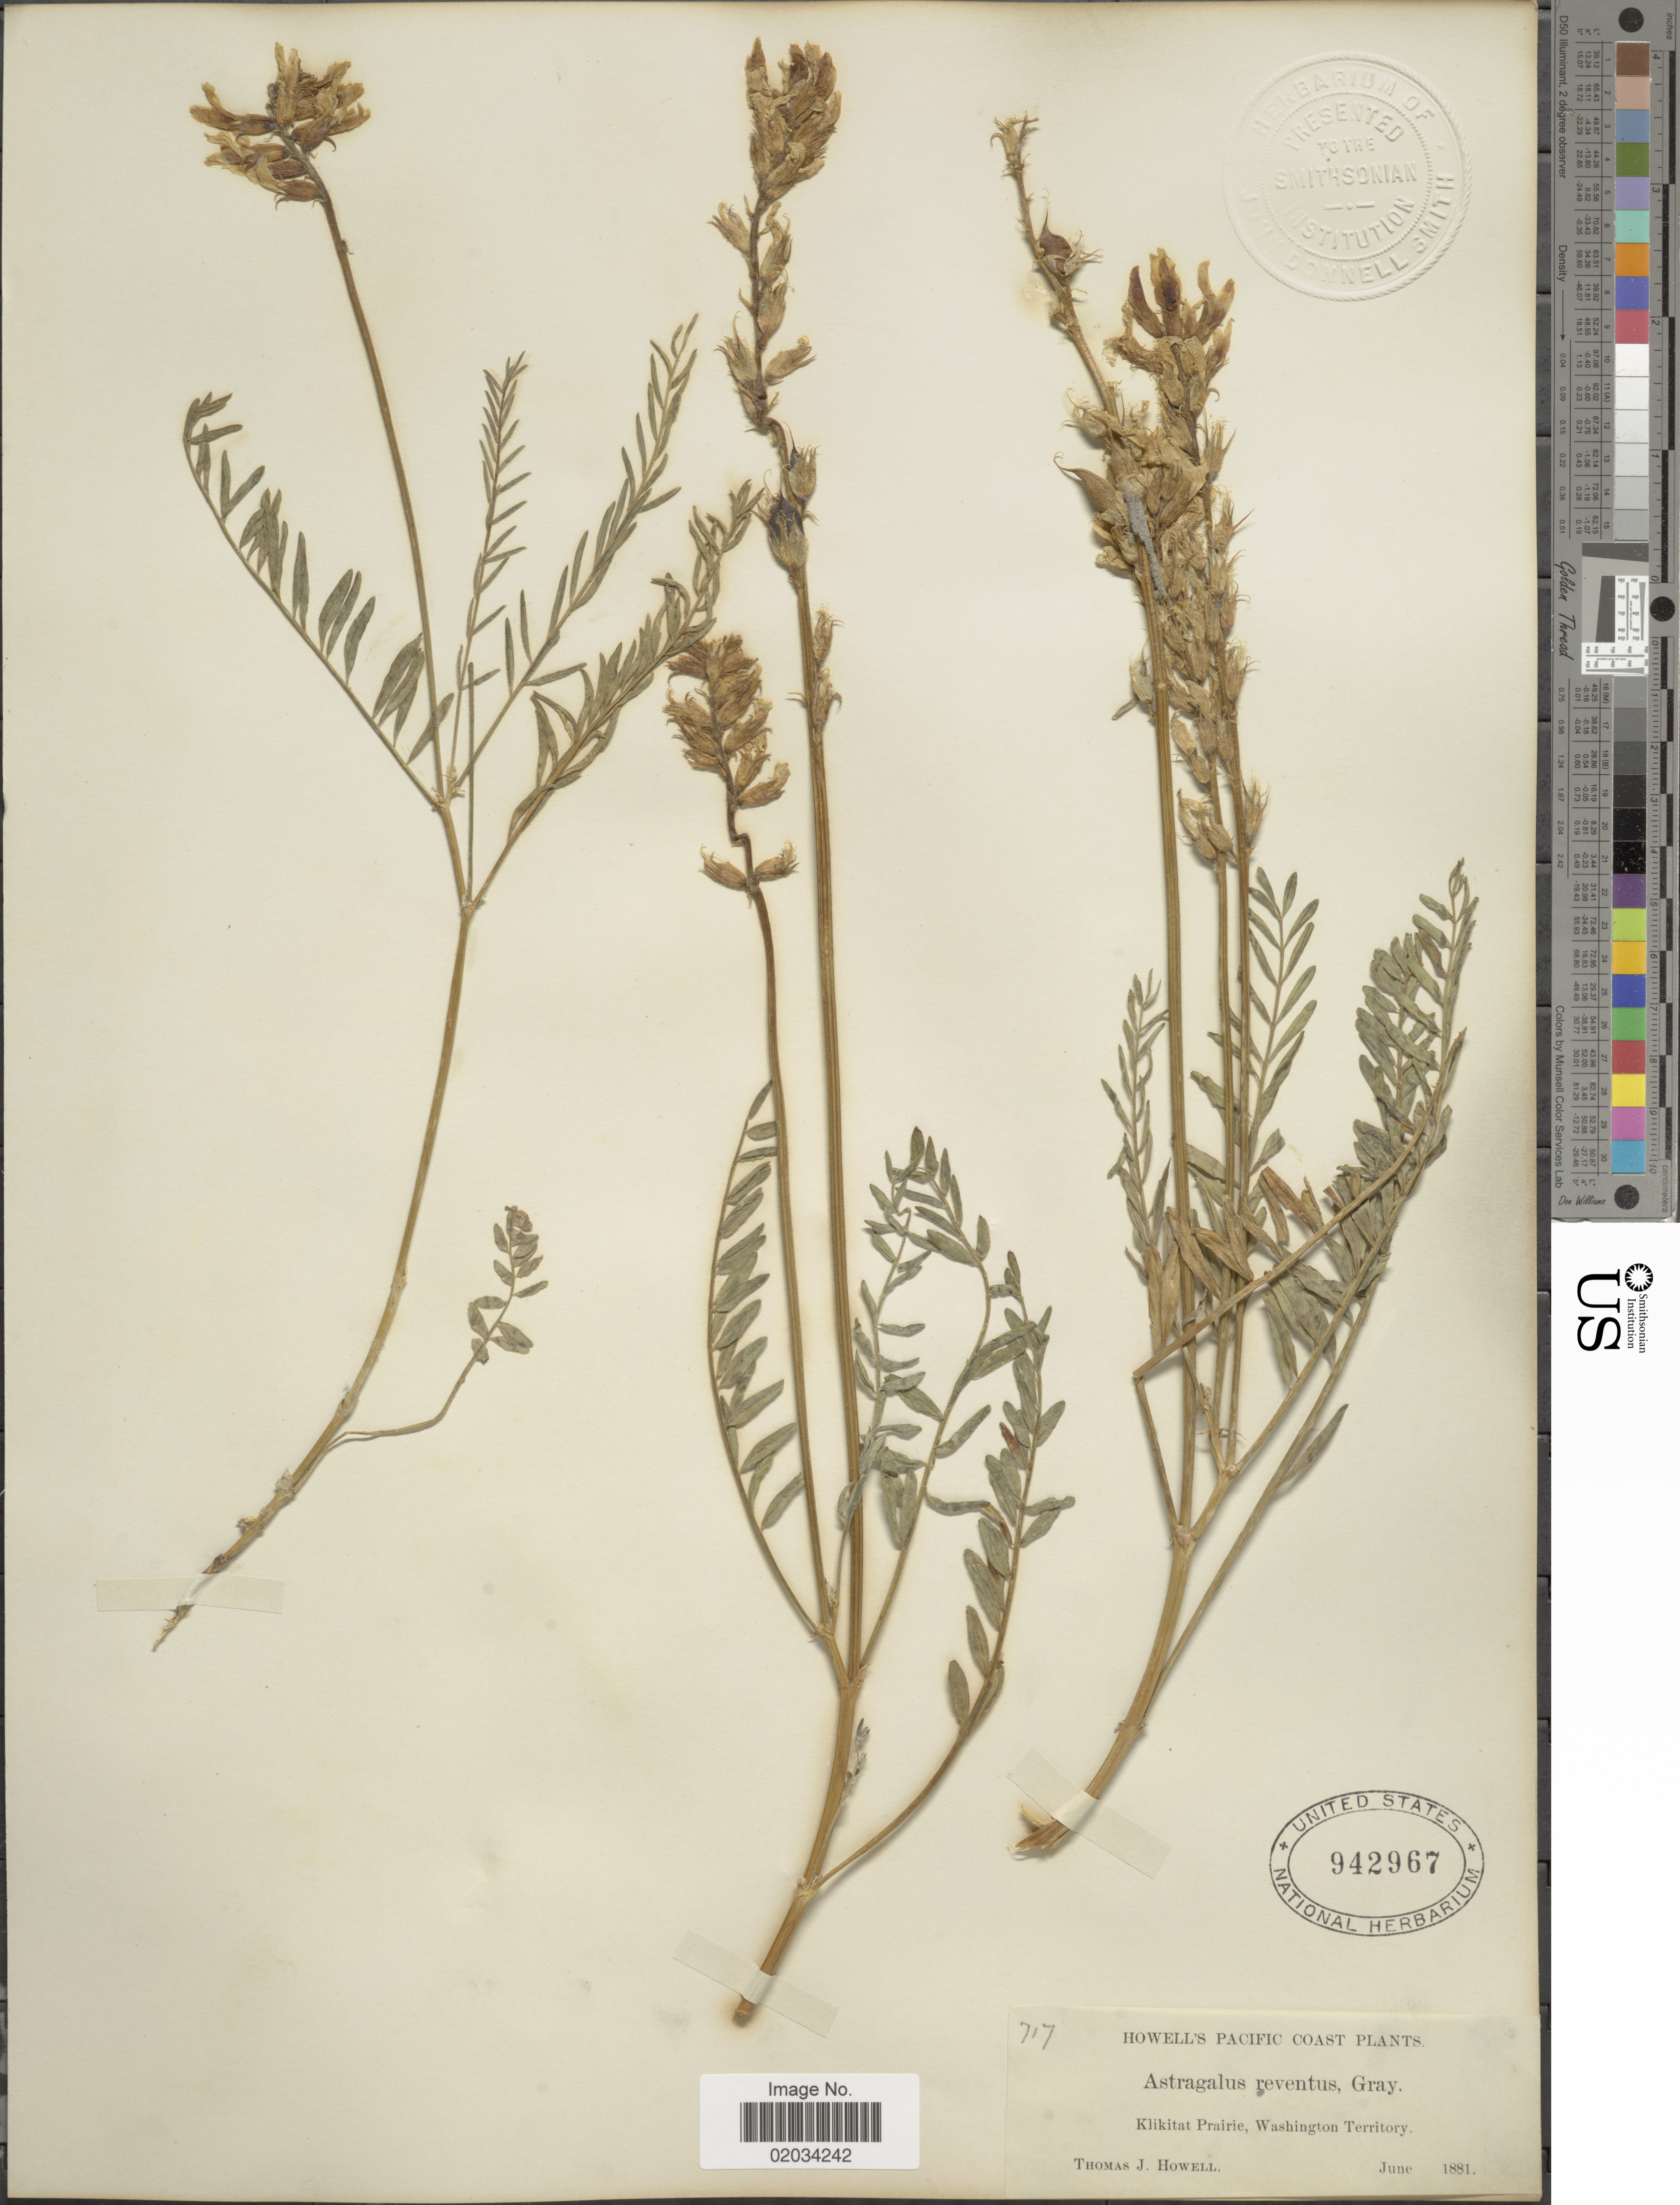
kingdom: Plantae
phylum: Tracheophyta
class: Magnoliopsida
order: Fabales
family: Fabaceae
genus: Astragalus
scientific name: Astragalus reventiformis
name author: (Rydb.) Barneby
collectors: T. J. Howell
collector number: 717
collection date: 1881-06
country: United States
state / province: Washington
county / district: Klickitat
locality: Klickitat Prairie, Washington Territory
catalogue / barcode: US 942967